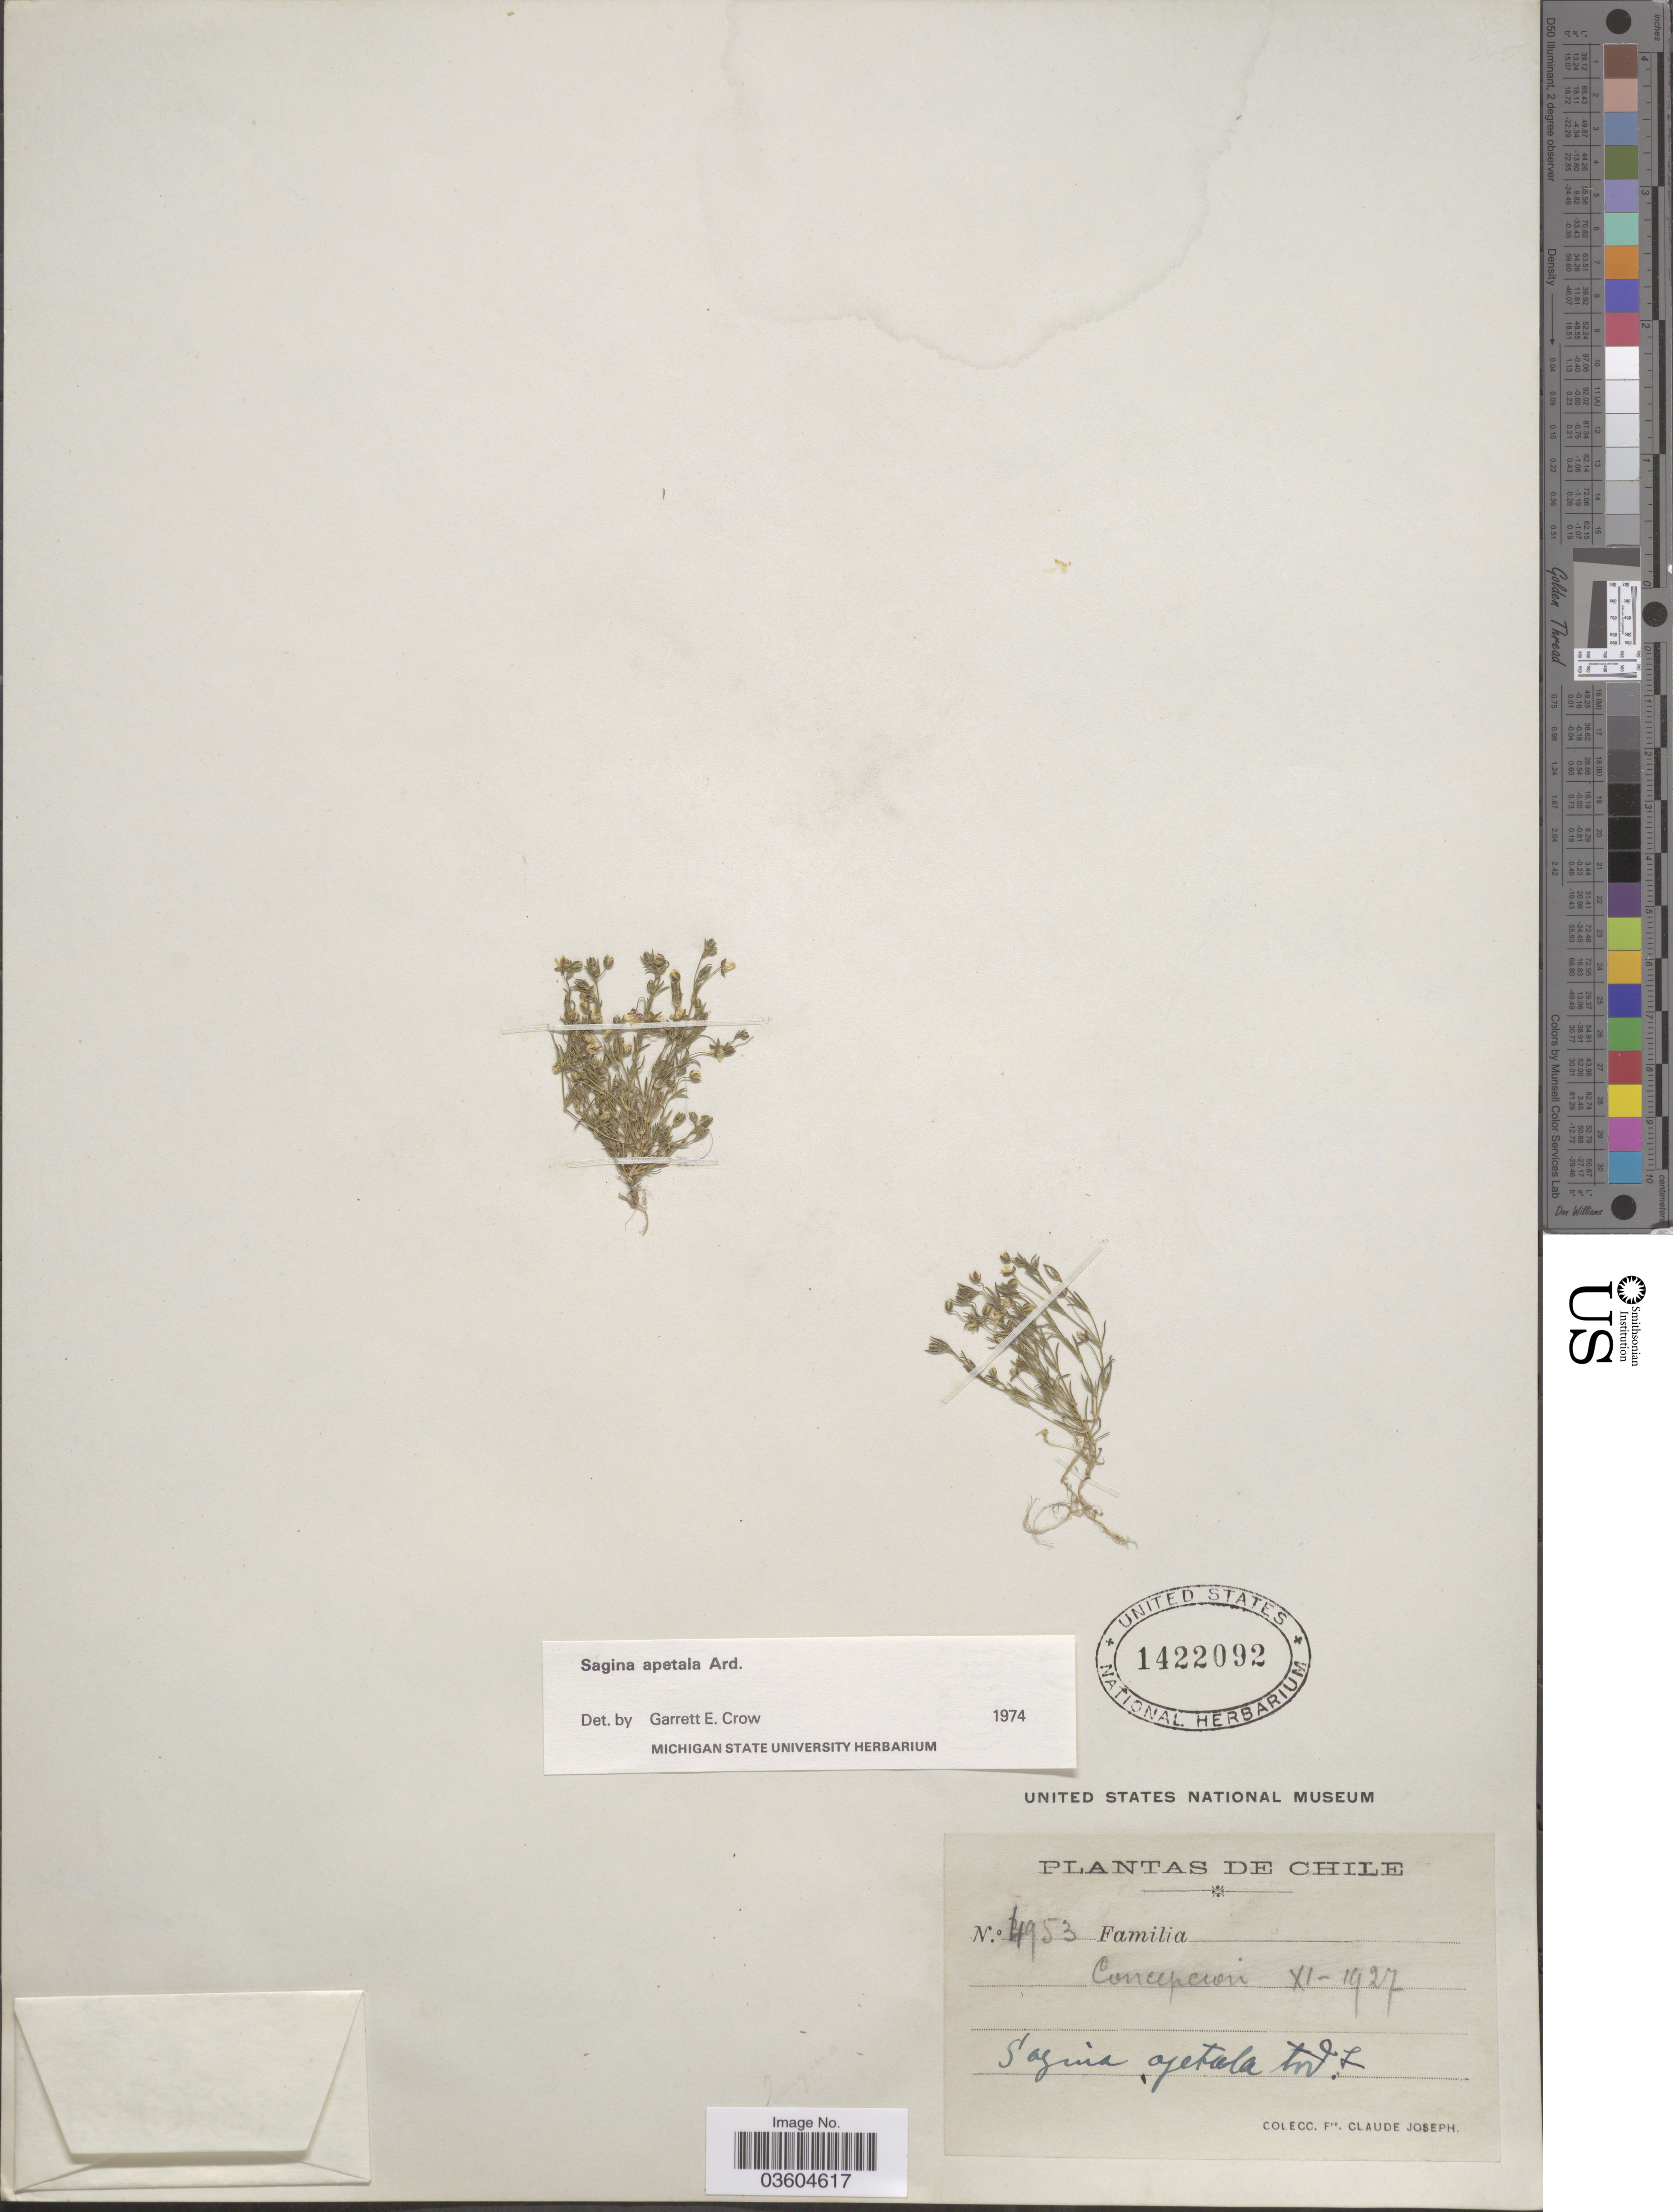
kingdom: Plantae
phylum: Tracheophyta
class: Magnoliopsida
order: Caryophyllales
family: Caryophyllaceae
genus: Sagina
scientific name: Sagina apetala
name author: Ard.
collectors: Bro. Claude-Joseph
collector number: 4953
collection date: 1927-11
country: Chile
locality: Concepcion.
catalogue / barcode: US 1422092